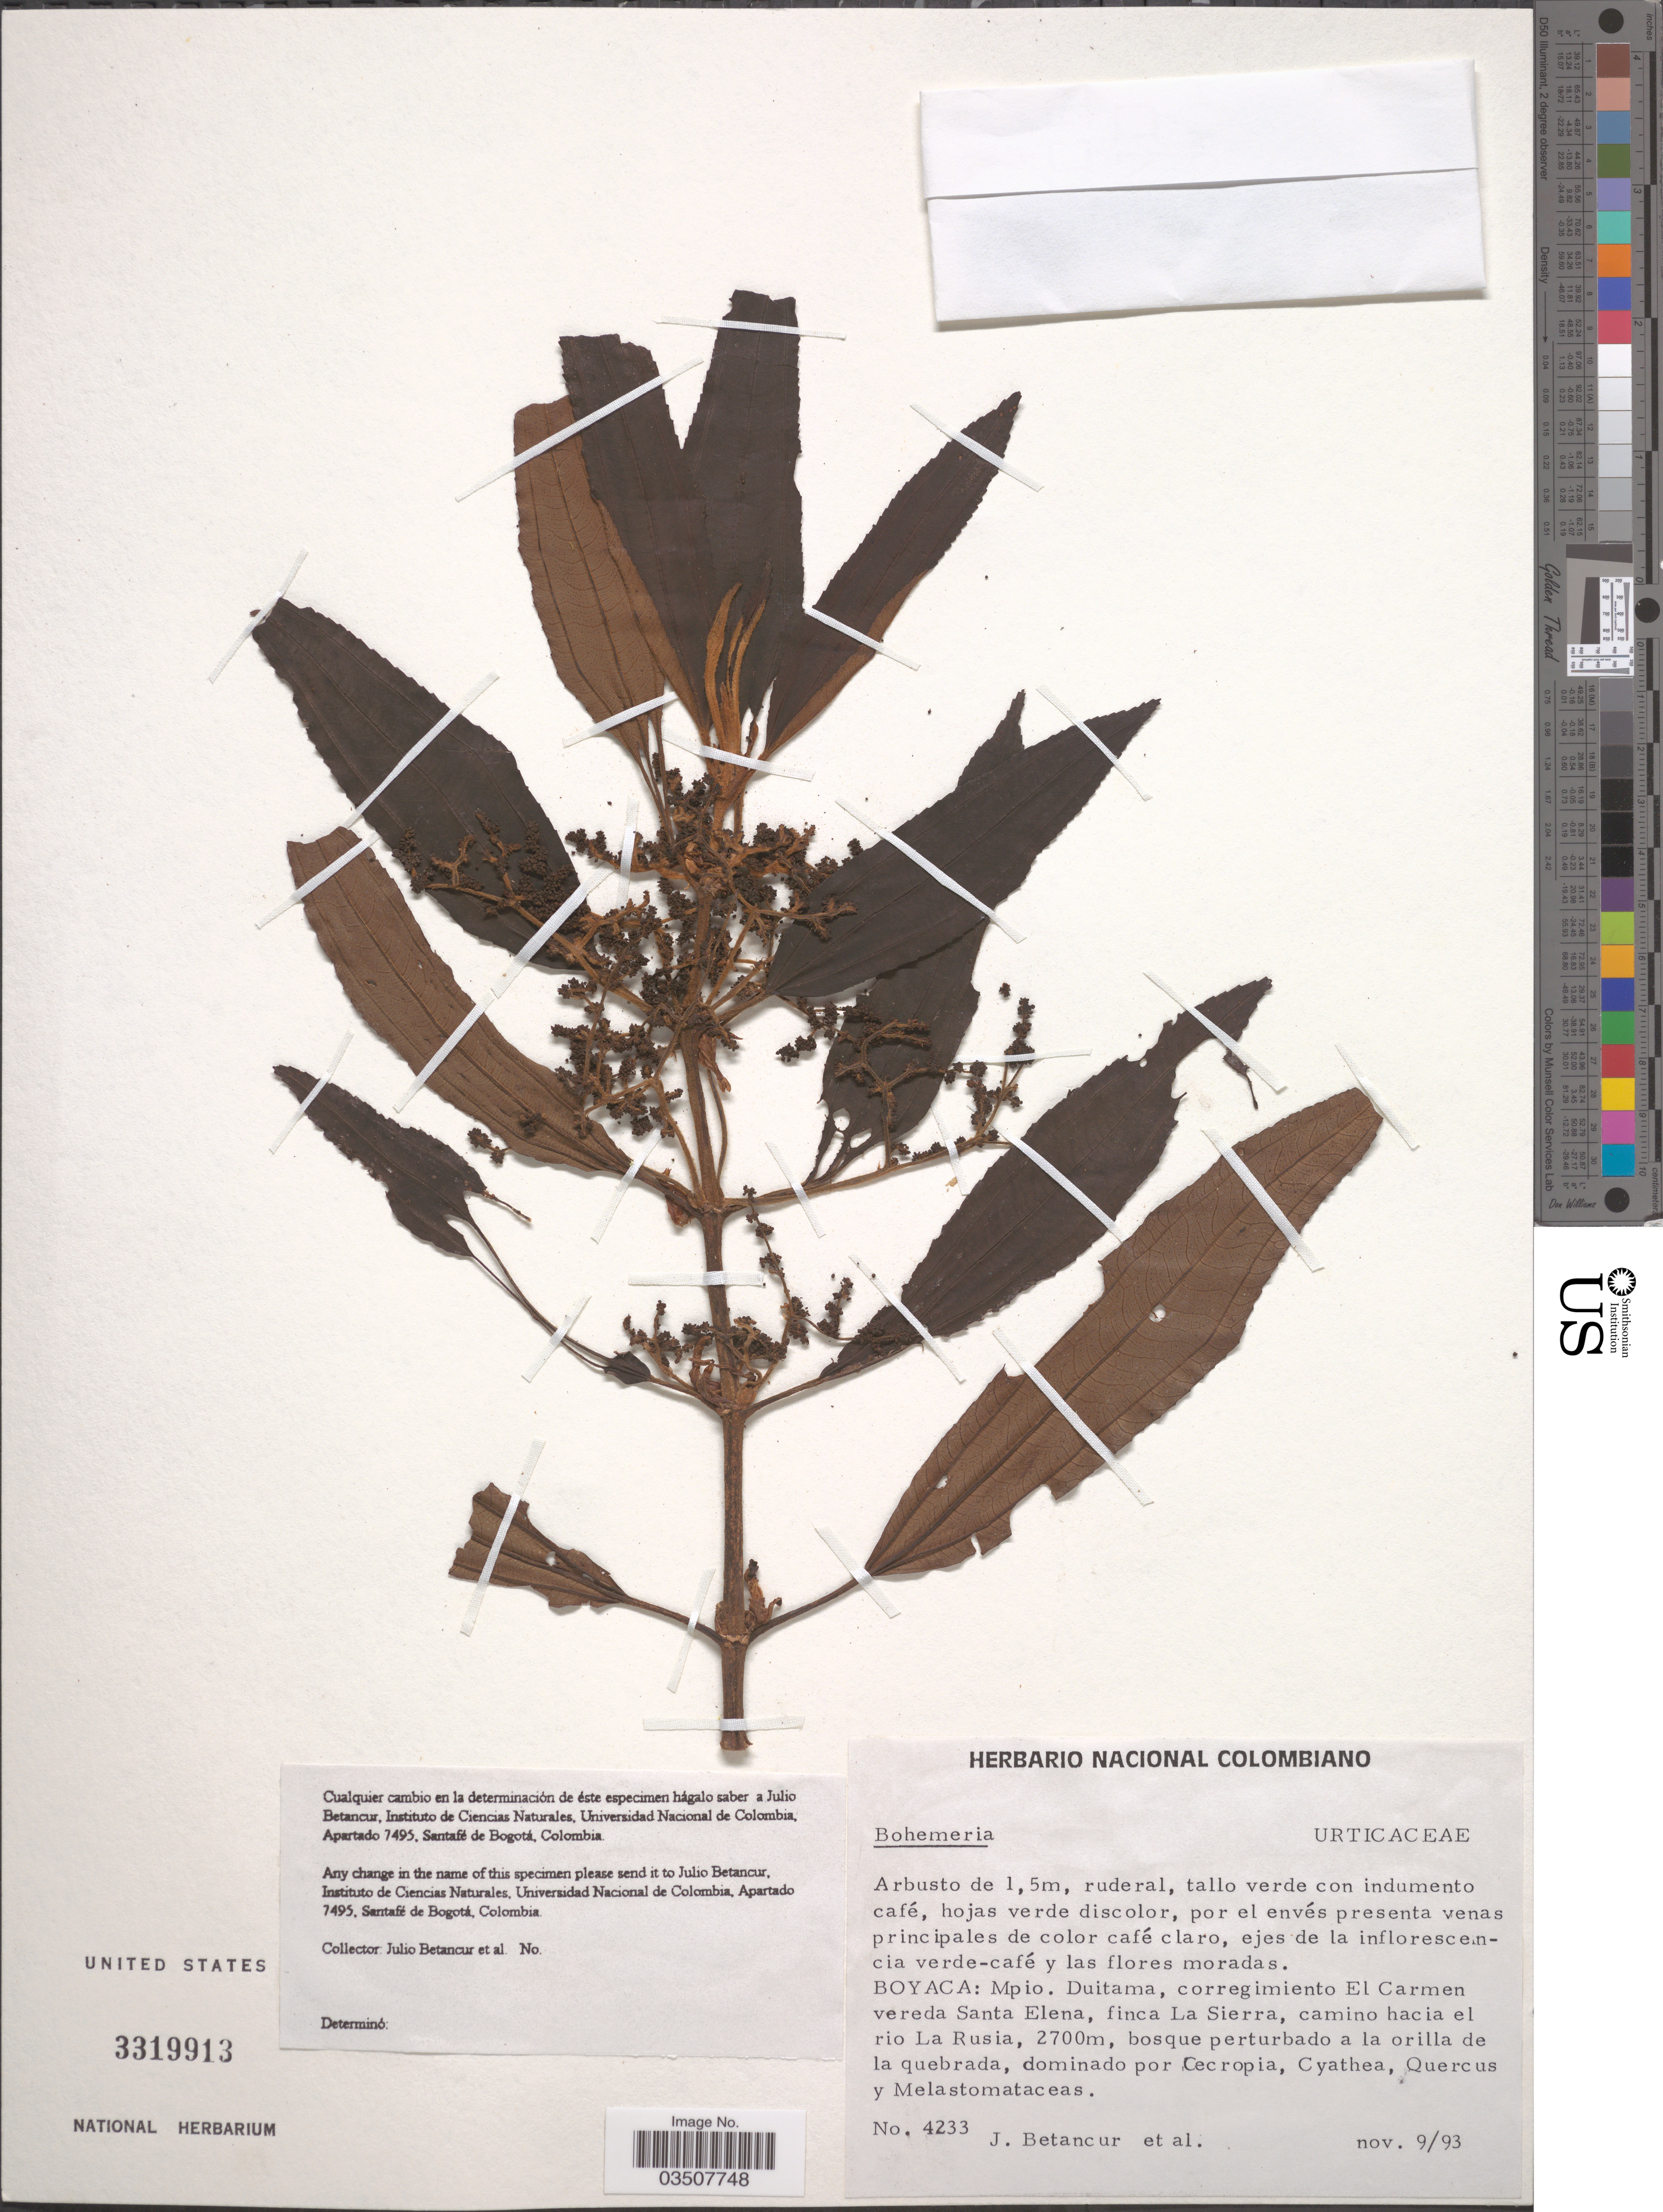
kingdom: Plantae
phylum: Tracheophyta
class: Magnoliopsida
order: Rosales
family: Urticaceae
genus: Boehmeria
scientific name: Boehmeria sp.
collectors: J. Betancur & et al.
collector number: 4233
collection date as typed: Transcribed d/m/y: 9/11/93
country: Colombia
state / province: Boyacá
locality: Mpio. Duitama, corregimiento El Carmen vereda Santa Elena, finca La Sierra, camino hacia el rio La Rusia.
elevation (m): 2700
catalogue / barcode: US 3319913